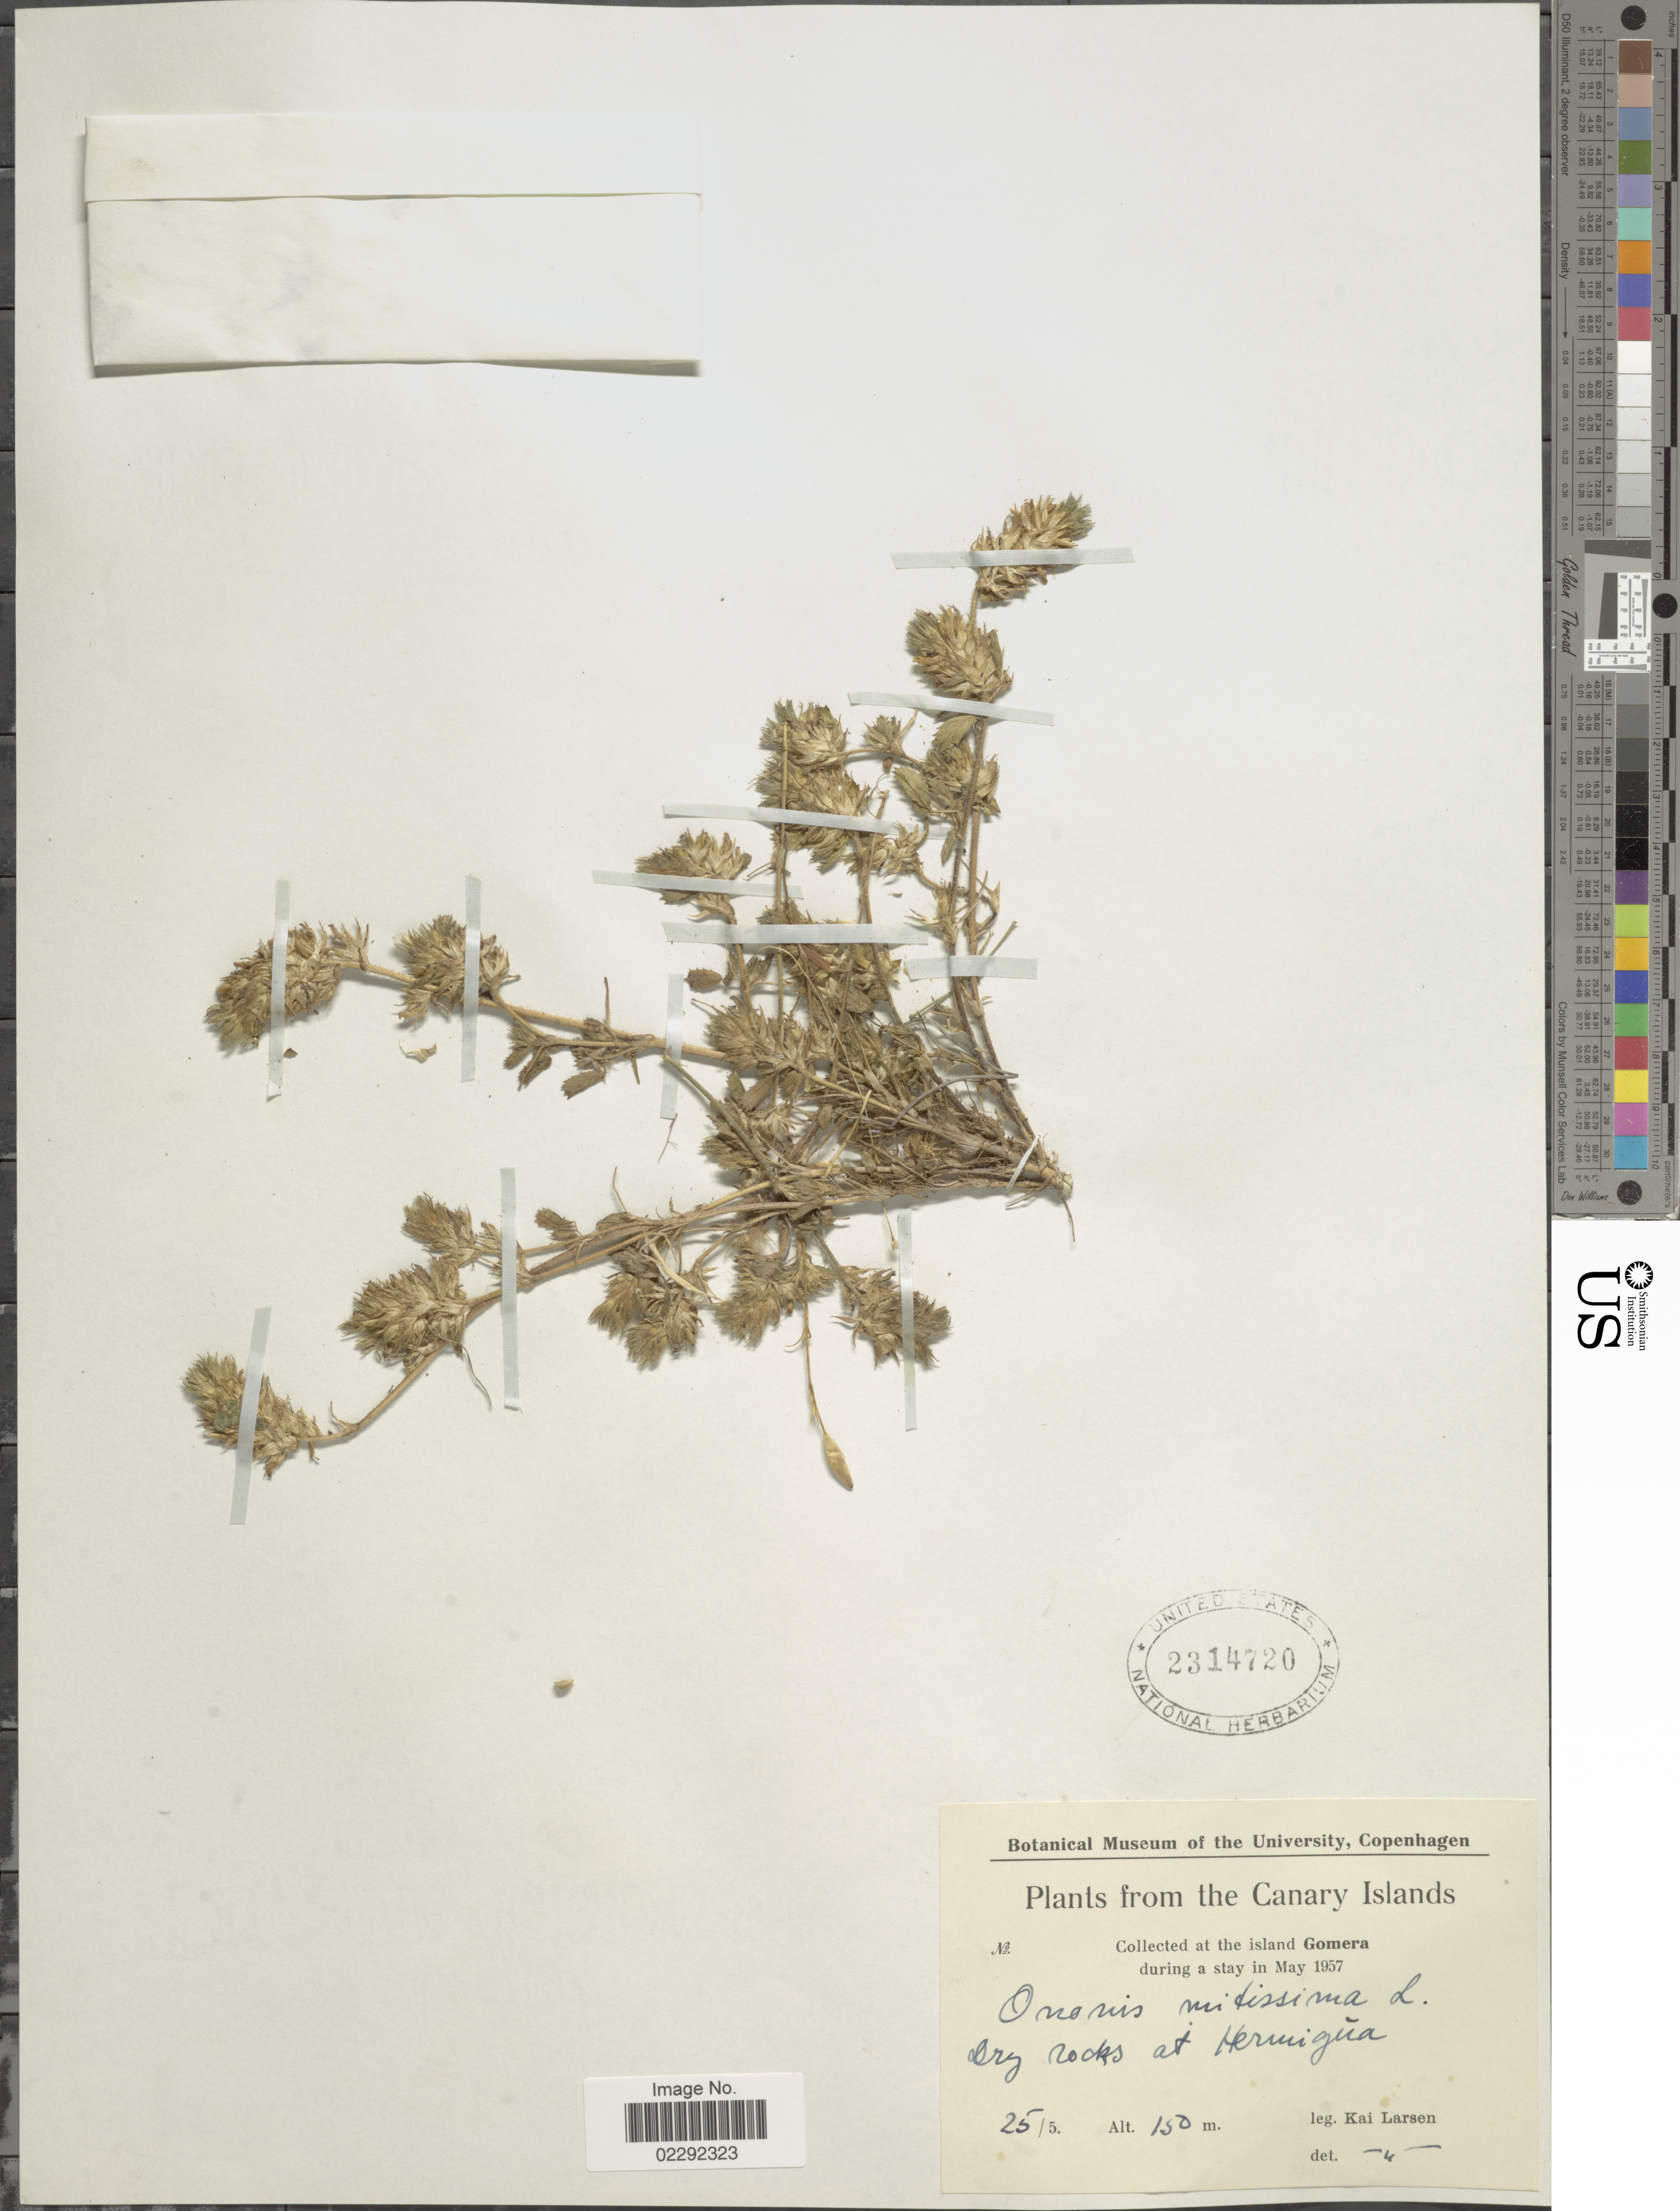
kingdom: Plantae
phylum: Tracheophyta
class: Magnoliopsida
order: Fabales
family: Fabaceae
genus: Ononis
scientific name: Ononis mitissima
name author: L.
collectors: K. Larsen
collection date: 1957-05-25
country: Spain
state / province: Canarias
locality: Canary Islands. island Gomera at Hermigua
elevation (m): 150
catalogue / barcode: US 2314720